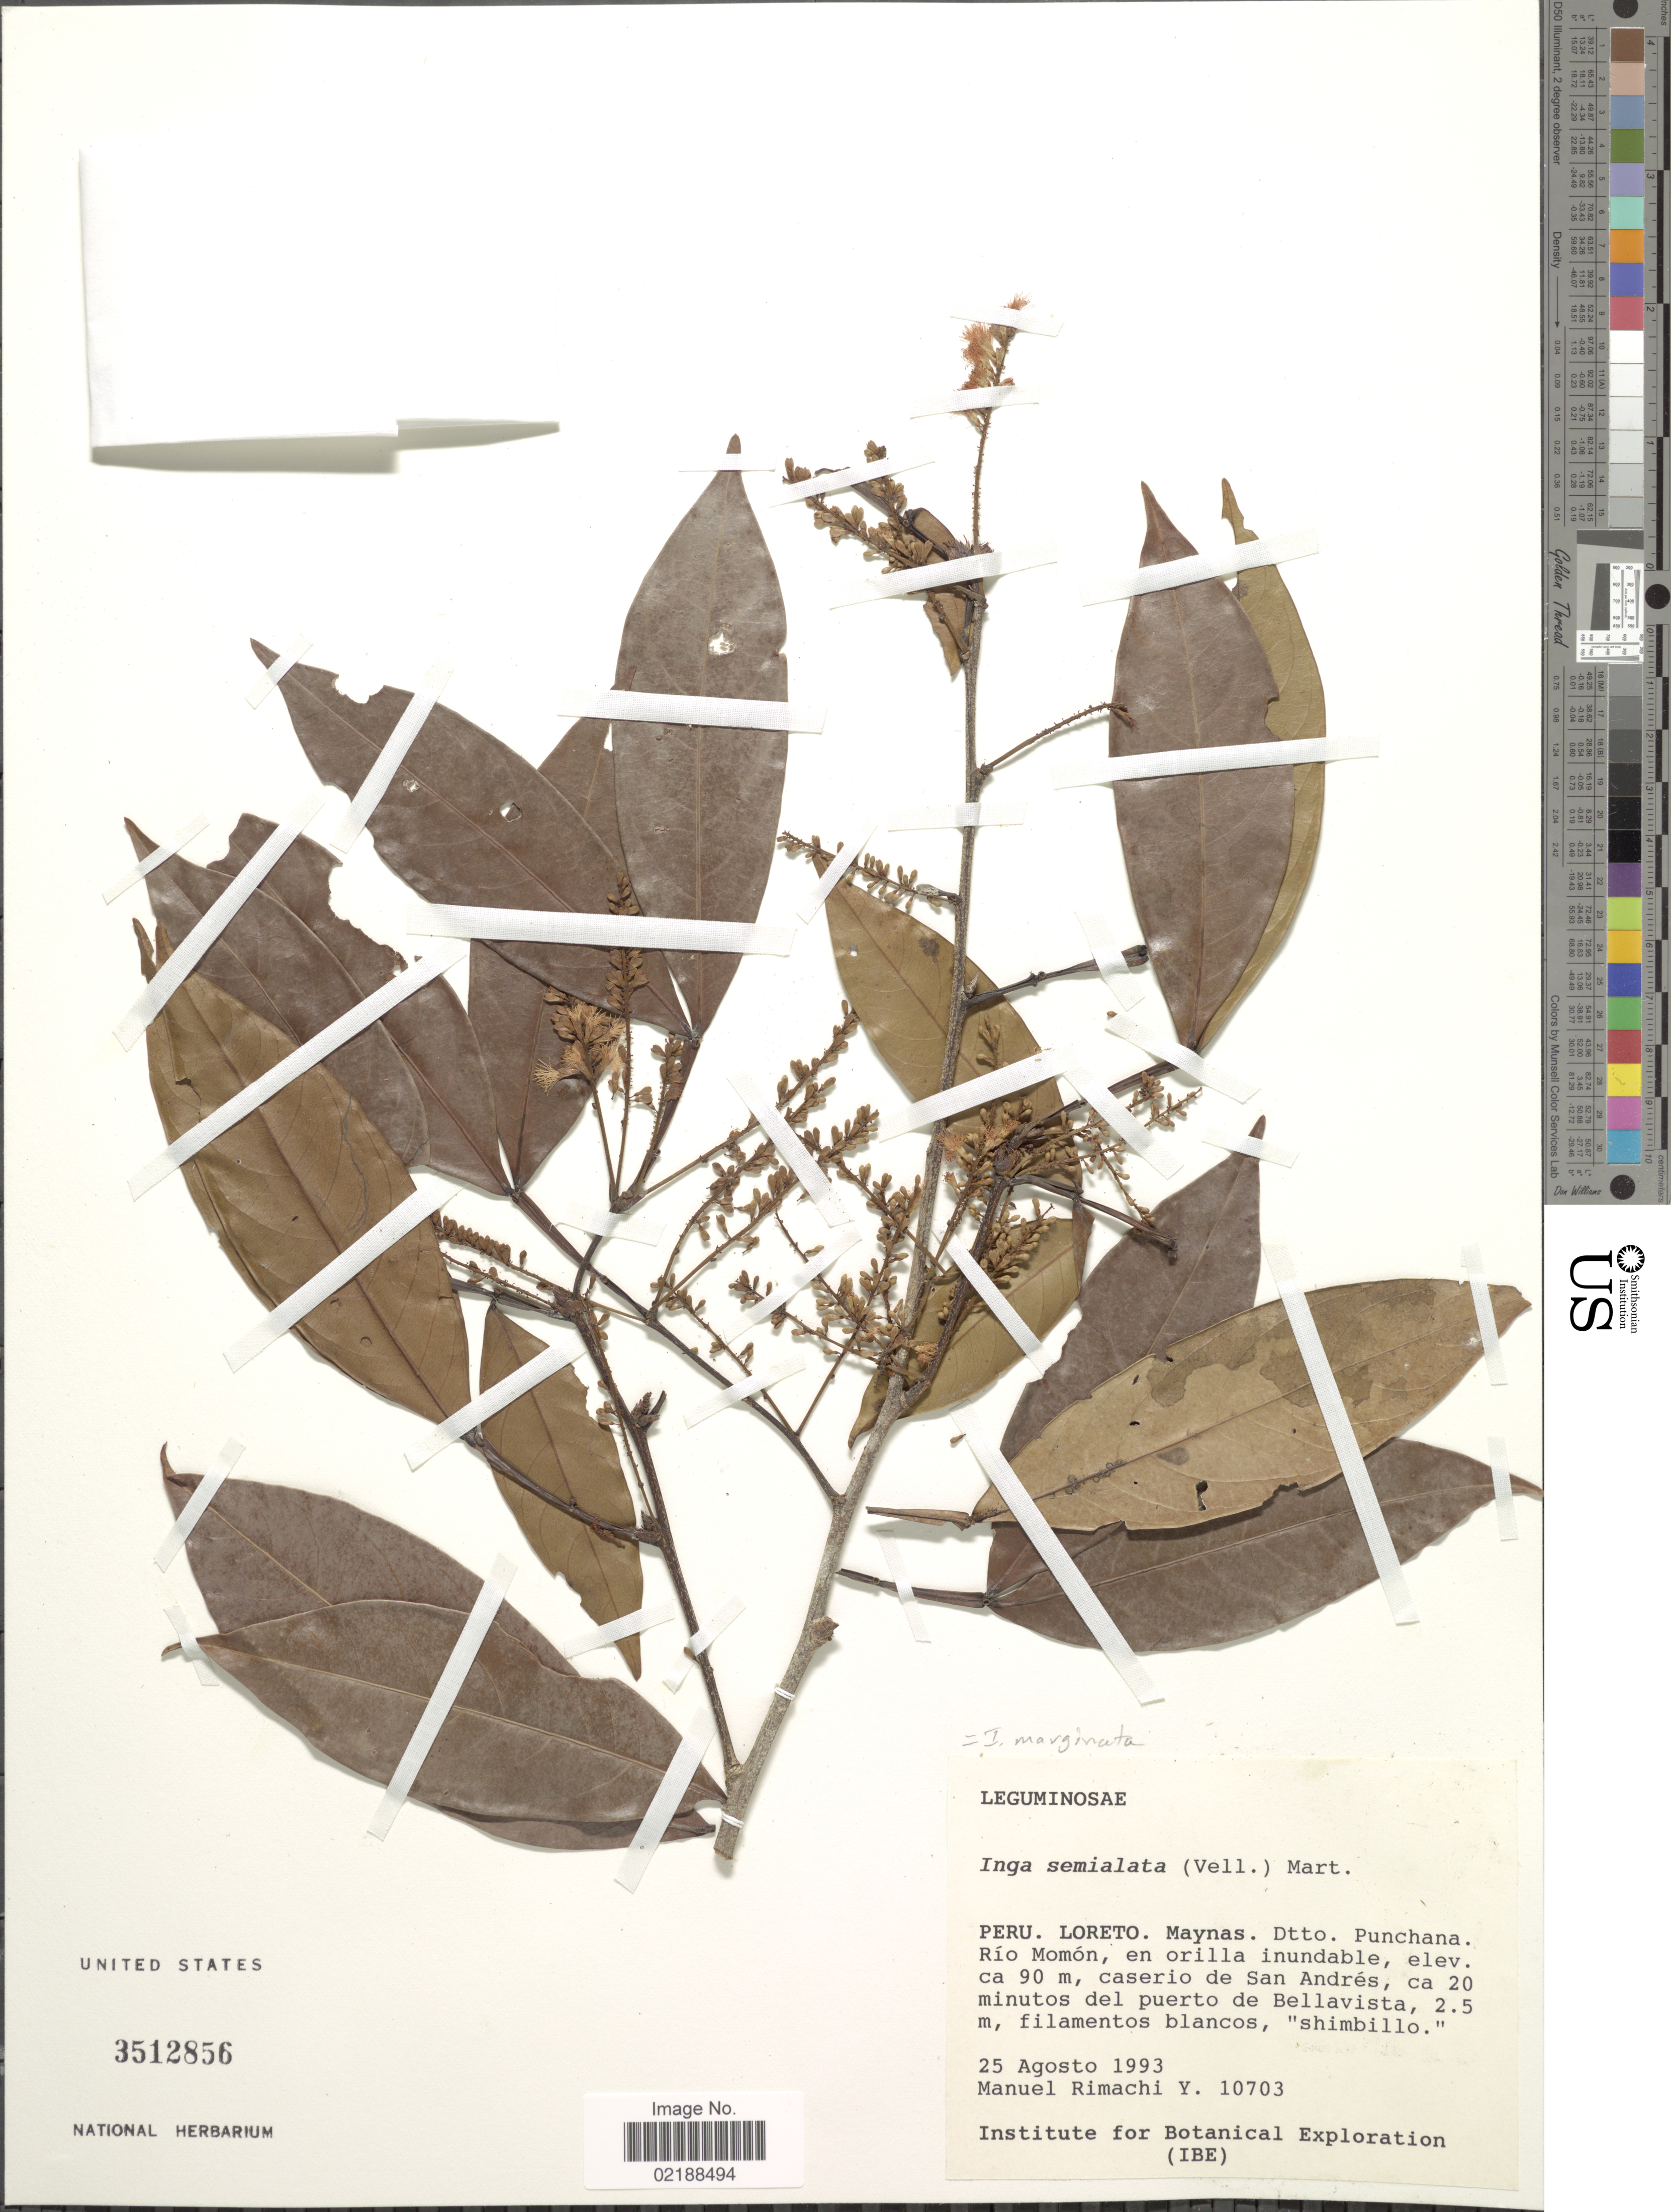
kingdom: Plantae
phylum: Tracheophyta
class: Magnoliopsida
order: Fabales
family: Fabaceae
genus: Inga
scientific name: Inga marginata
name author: Willd.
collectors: M. Rimachi Y.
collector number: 10703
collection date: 1993-08-25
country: Peru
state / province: Loreto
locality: Maynas. Dtto. Punchana. Río Momón, orilla inundable, caserio de San Andrés, ca 20 minutos del puerto de Bellavista, 2.5 m, filamentos blancos, 'shimbillo.'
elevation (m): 90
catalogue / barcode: US 3512856